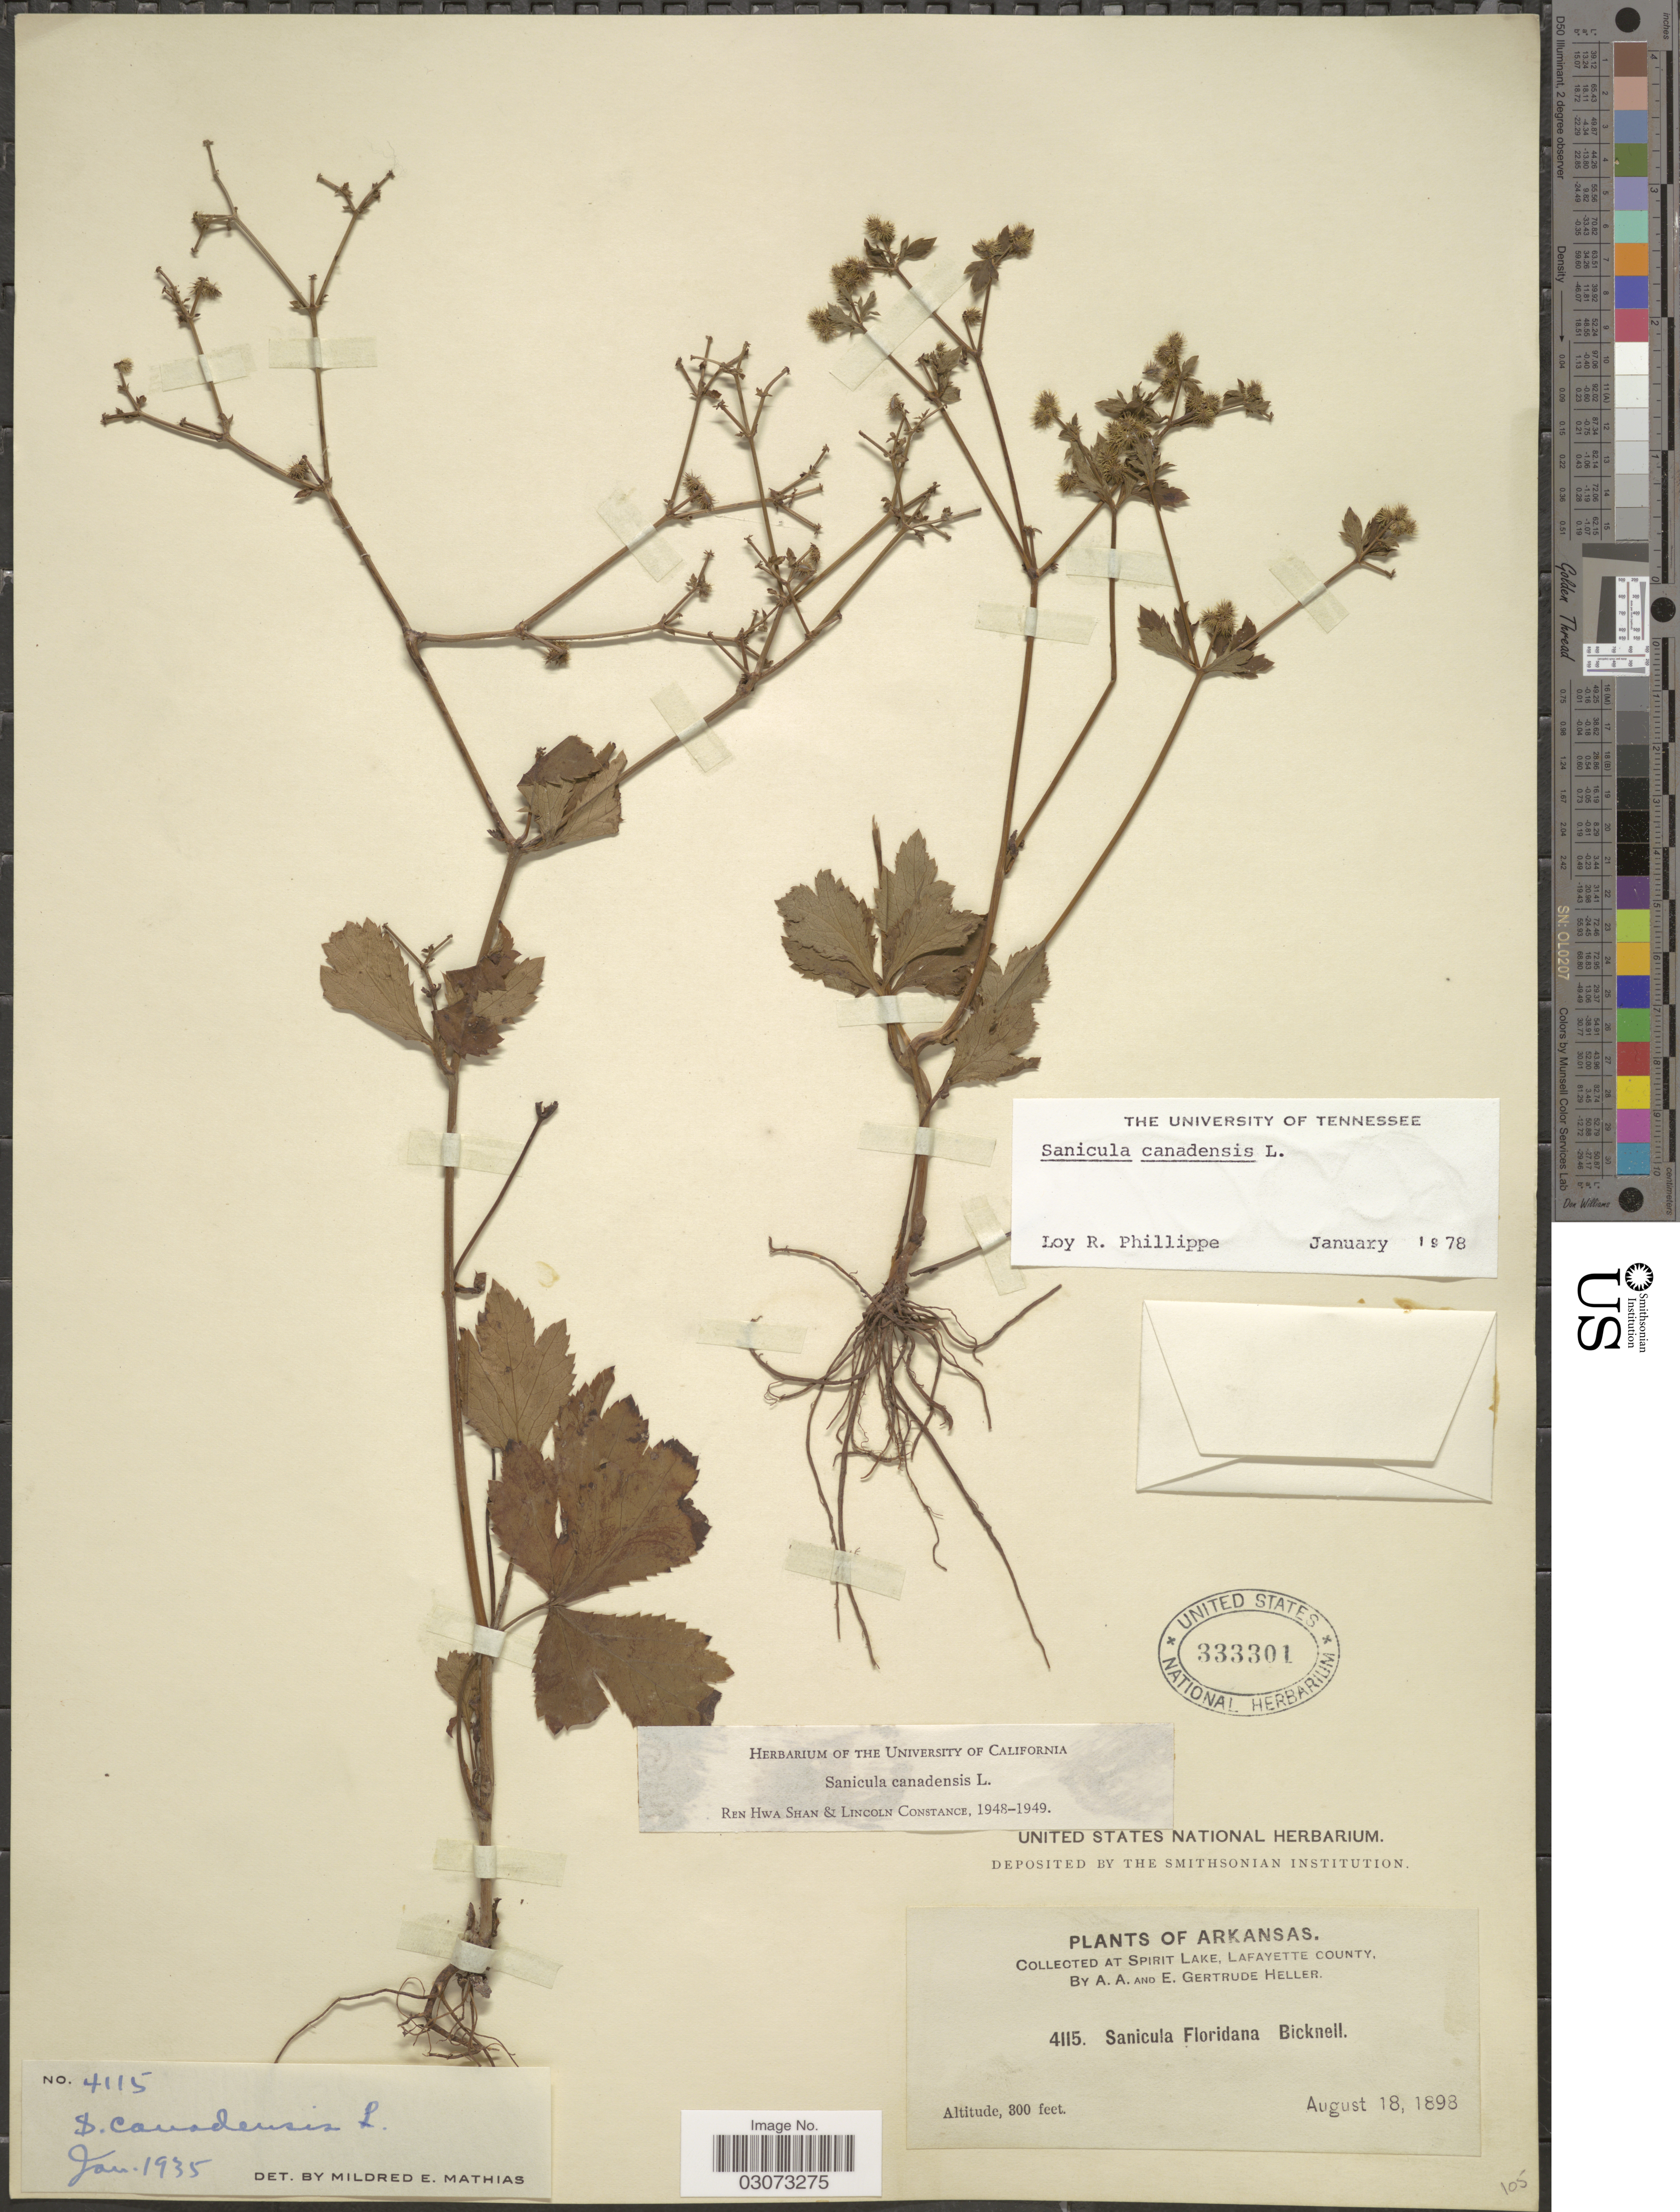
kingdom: Plantae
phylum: Tracheophyta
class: Magnoliopsida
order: Apiales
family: Apiaceae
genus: Sanicula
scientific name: Sanicula canadensis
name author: L.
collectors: A. A. Heller & E. G. Heller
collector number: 4115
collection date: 1898-08-18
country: United States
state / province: Arkansas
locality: Collected at Spirit Lake, Lafayette County.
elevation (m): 91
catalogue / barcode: US 333301